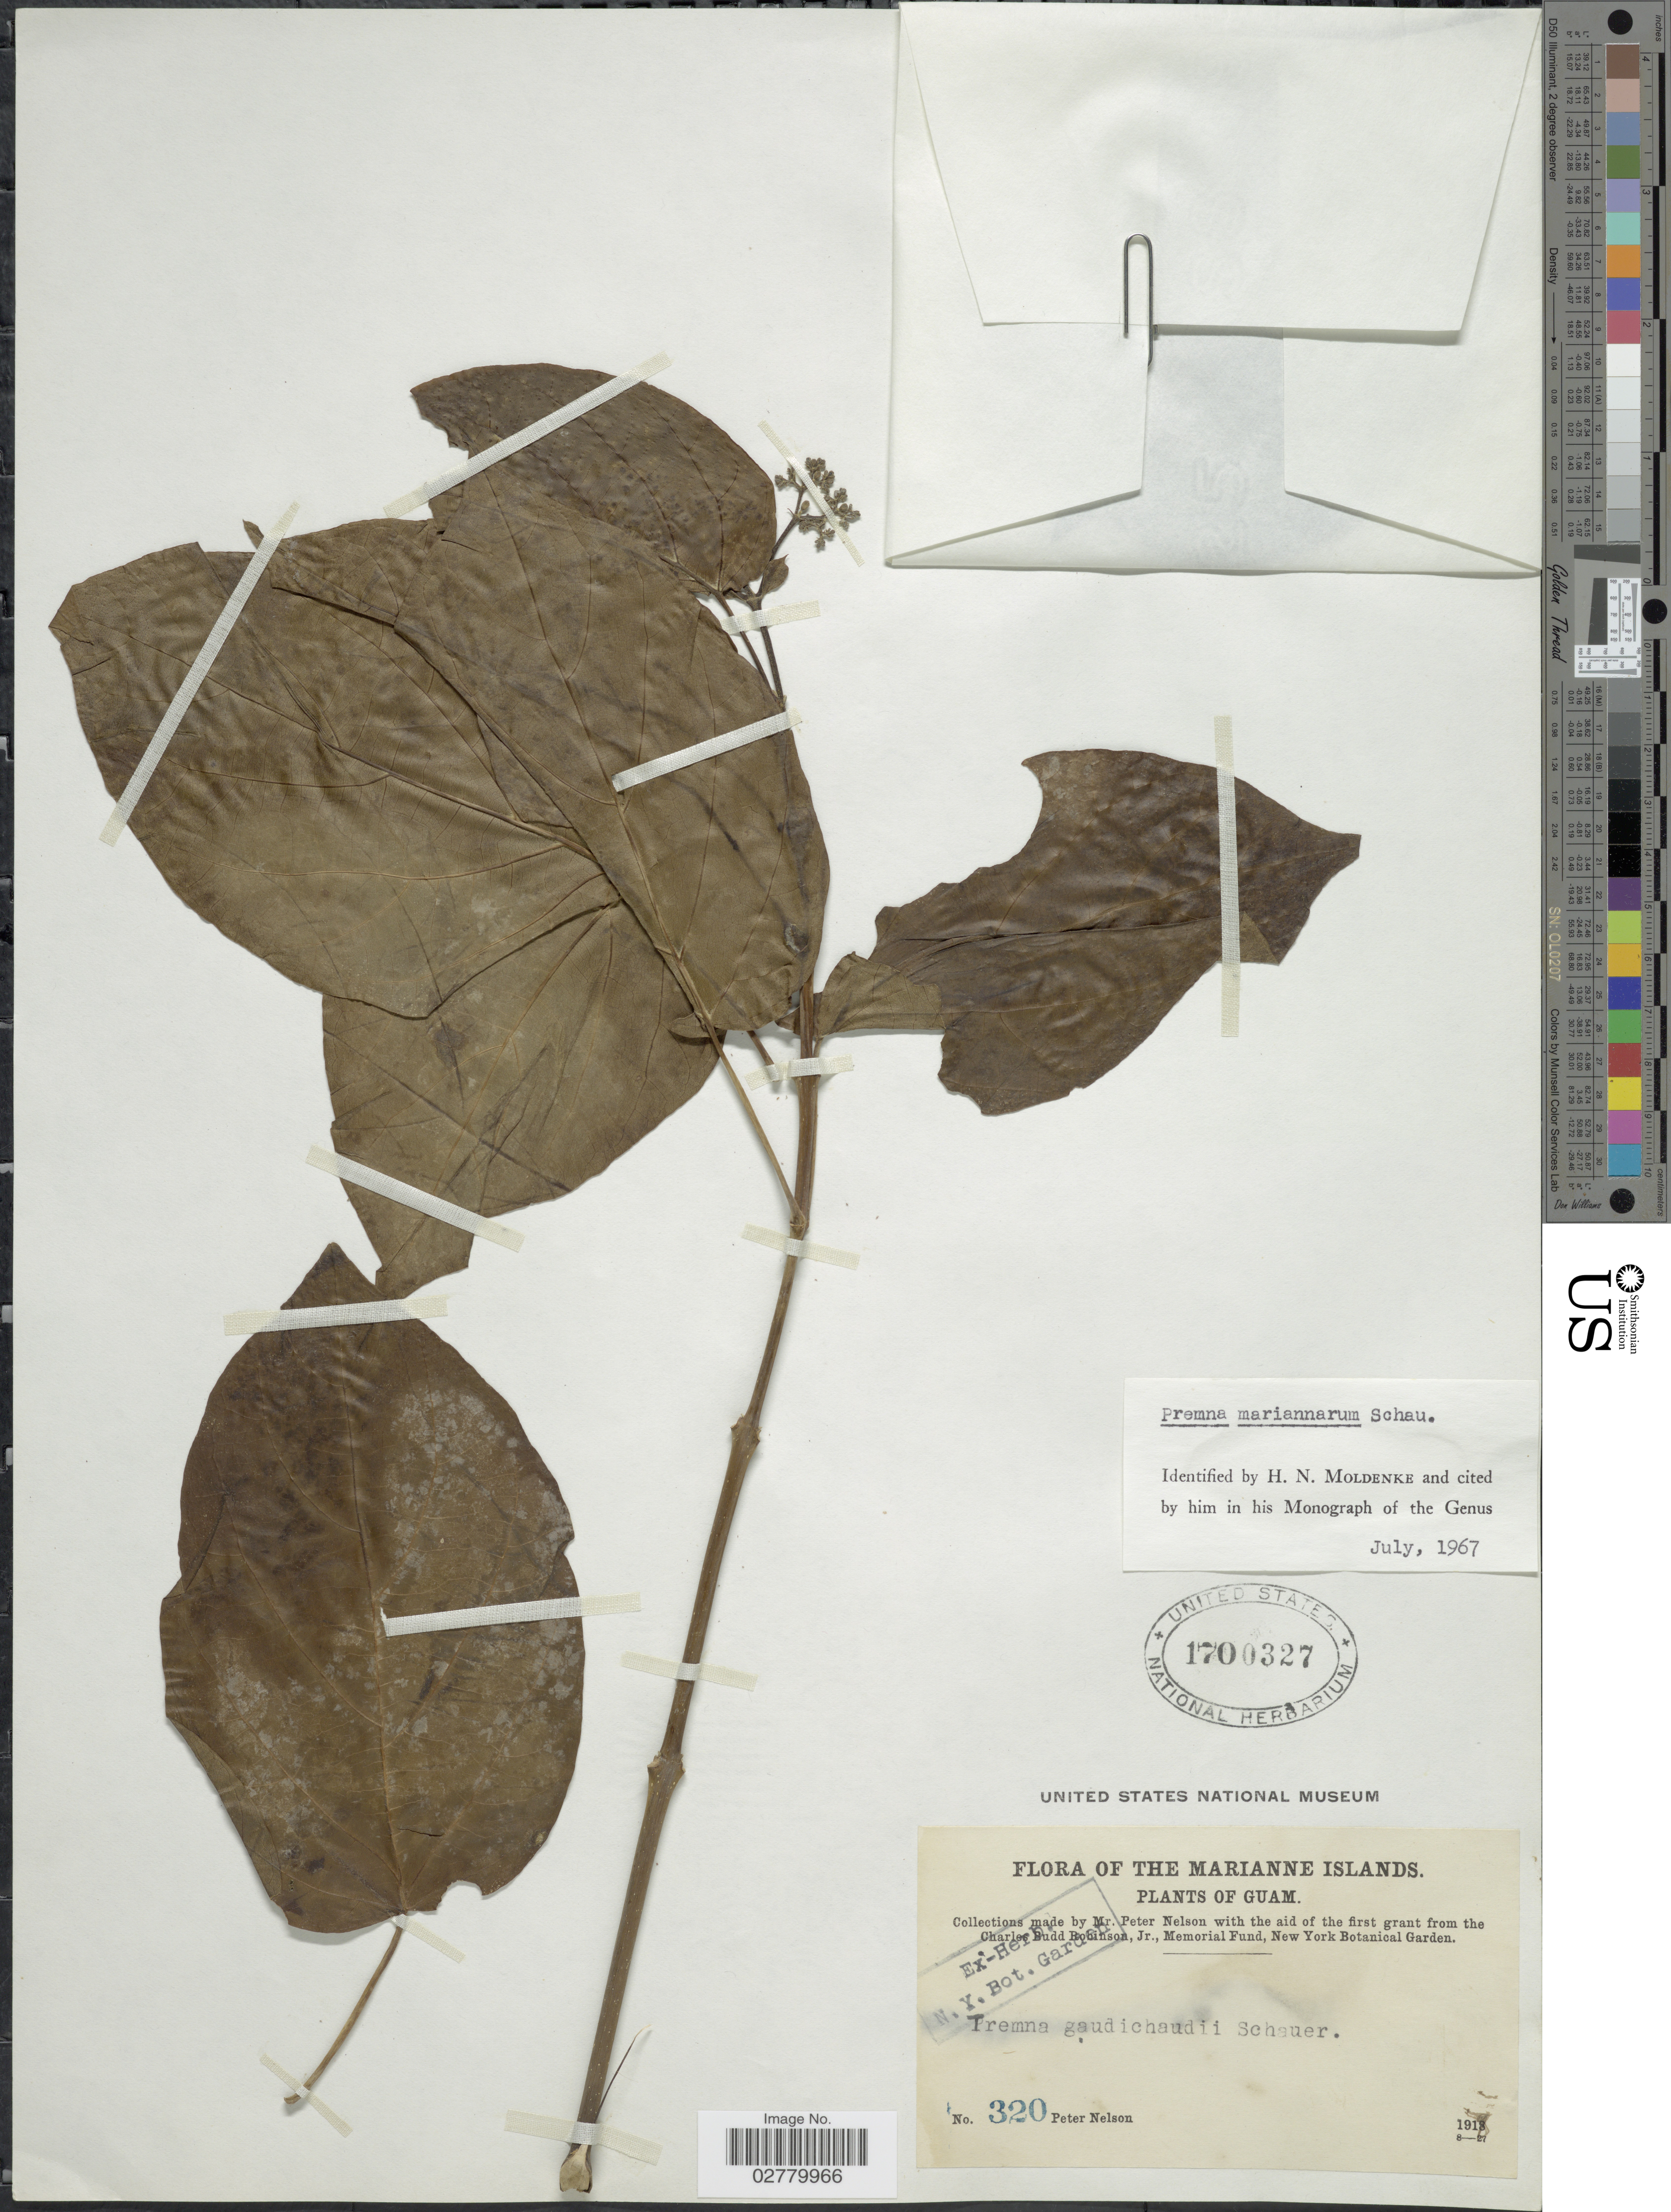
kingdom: Plantae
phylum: Tracheophyta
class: Magnoliopsida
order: Lamiales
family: Lamiaceae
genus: Premna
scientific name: Premna mariannarum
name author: Schauer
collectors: P. Nelson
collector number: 320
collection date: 1918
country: Guam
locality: The Marianne Islands.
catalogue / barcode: US 1700327